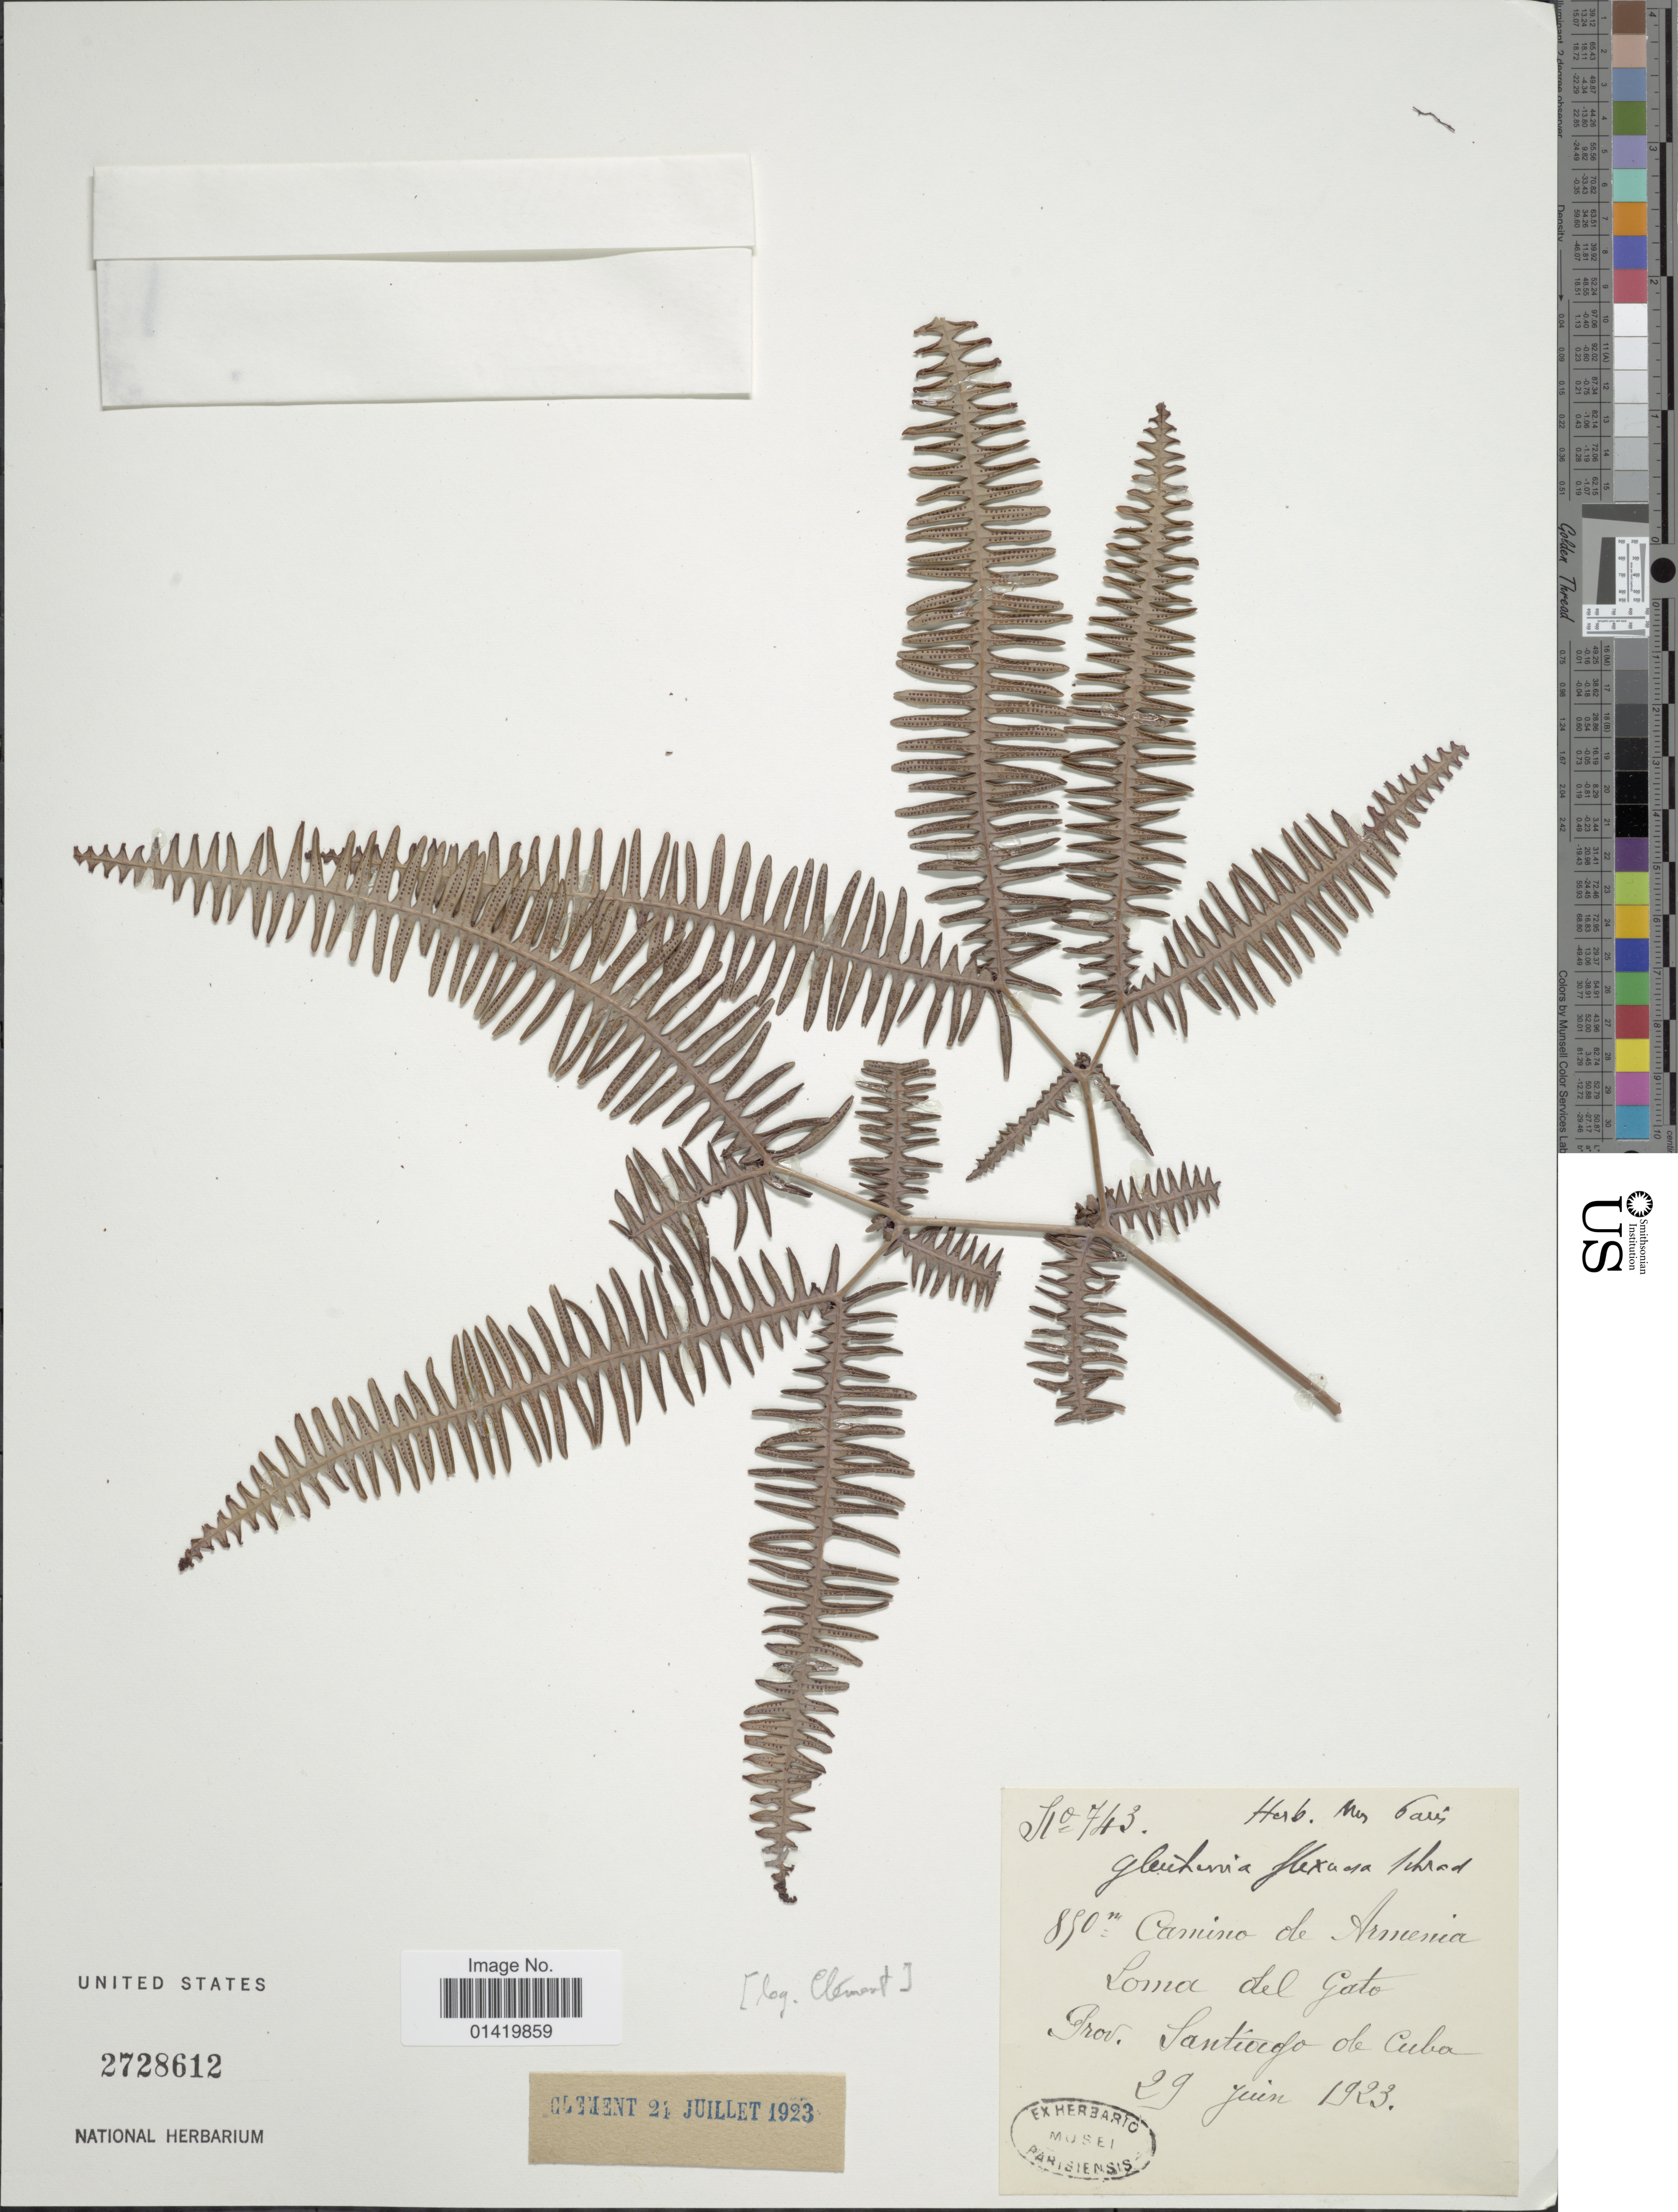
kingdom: Plantae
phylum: Tracheophyta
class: Polypodiopsida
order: Gleicheniales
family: Gleicheniaceae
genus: Gleichenella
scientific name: Gleichenella pectinata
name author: (Willd.) Ching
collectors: ex herb. Mus. Paris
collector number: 743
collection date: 1923-06-29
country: Cuba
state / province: Santiago de Cuba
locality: Loma de Gato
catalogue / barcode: US 2728612